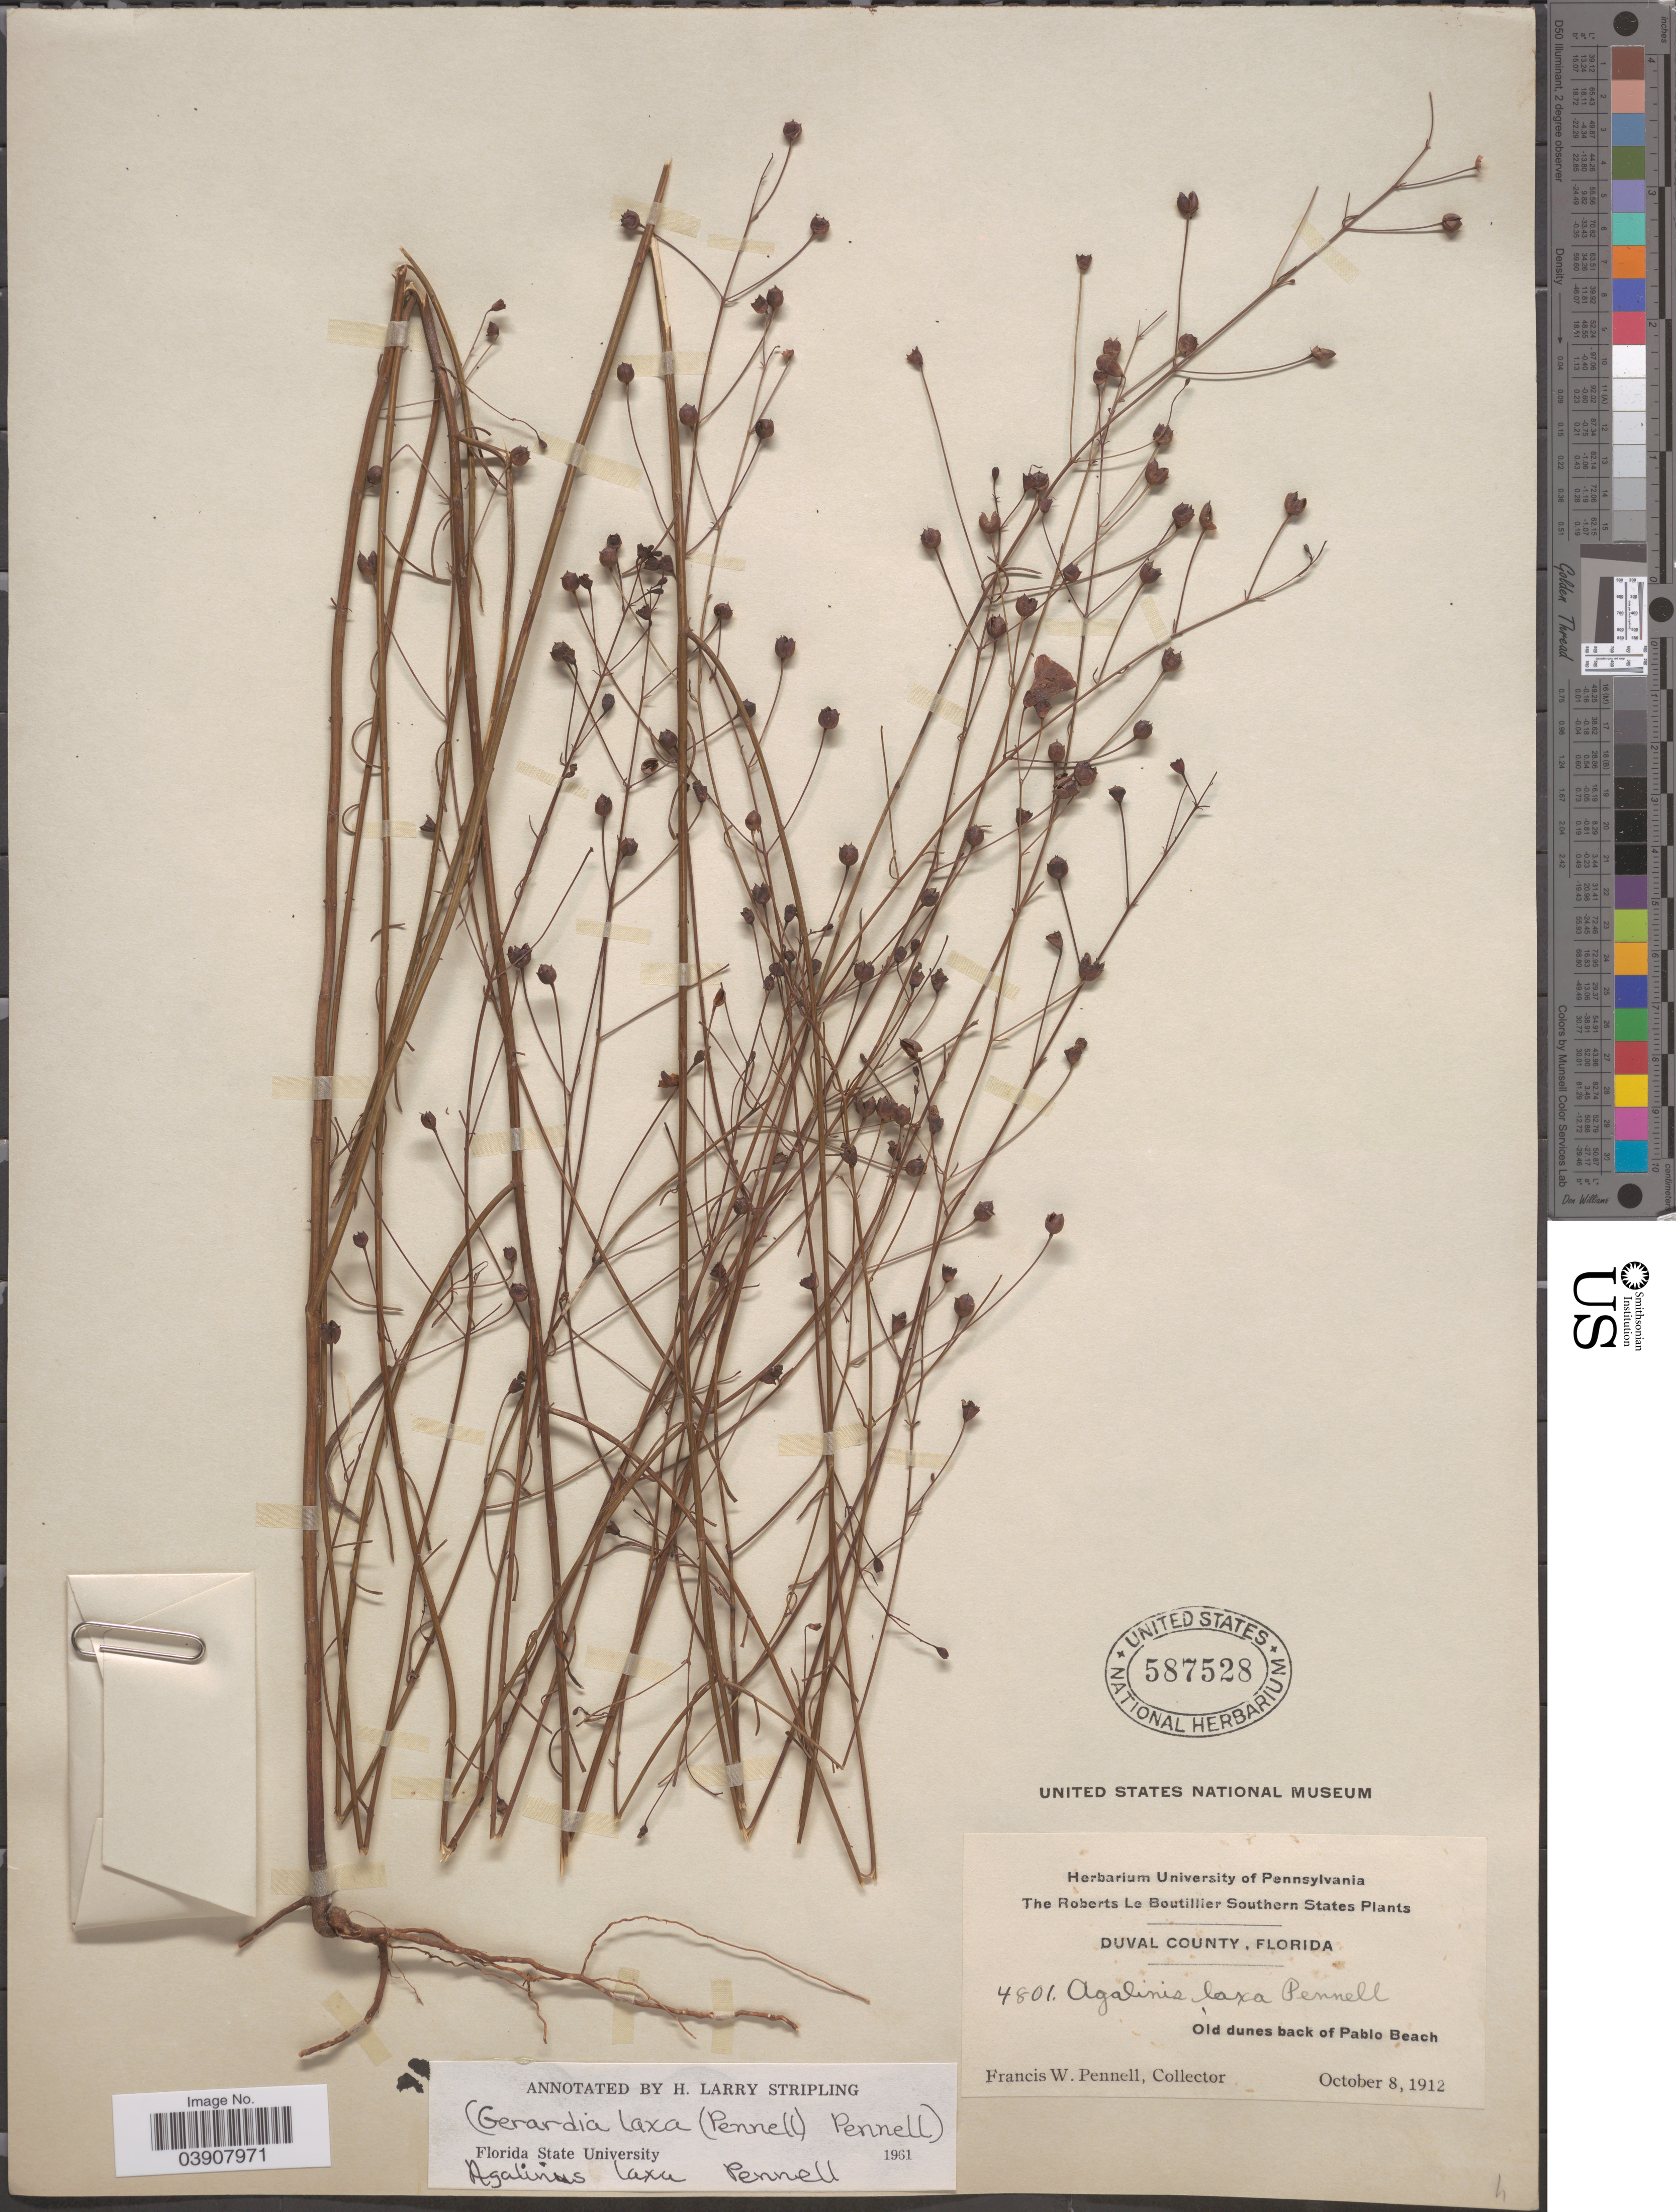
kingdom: Plantae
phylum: Tracheophyta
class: Magnoliopsida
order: Lamiales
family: Orobanchaceae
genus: Agalinis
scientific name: Agalinis laxa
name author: Pennell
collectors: F. W. Pennell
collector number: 4801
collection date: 1912-10-08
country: United States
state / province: Florida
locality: Southern States. Duval County. Old dunes back of Pablo Beach.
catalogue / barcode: US 587528